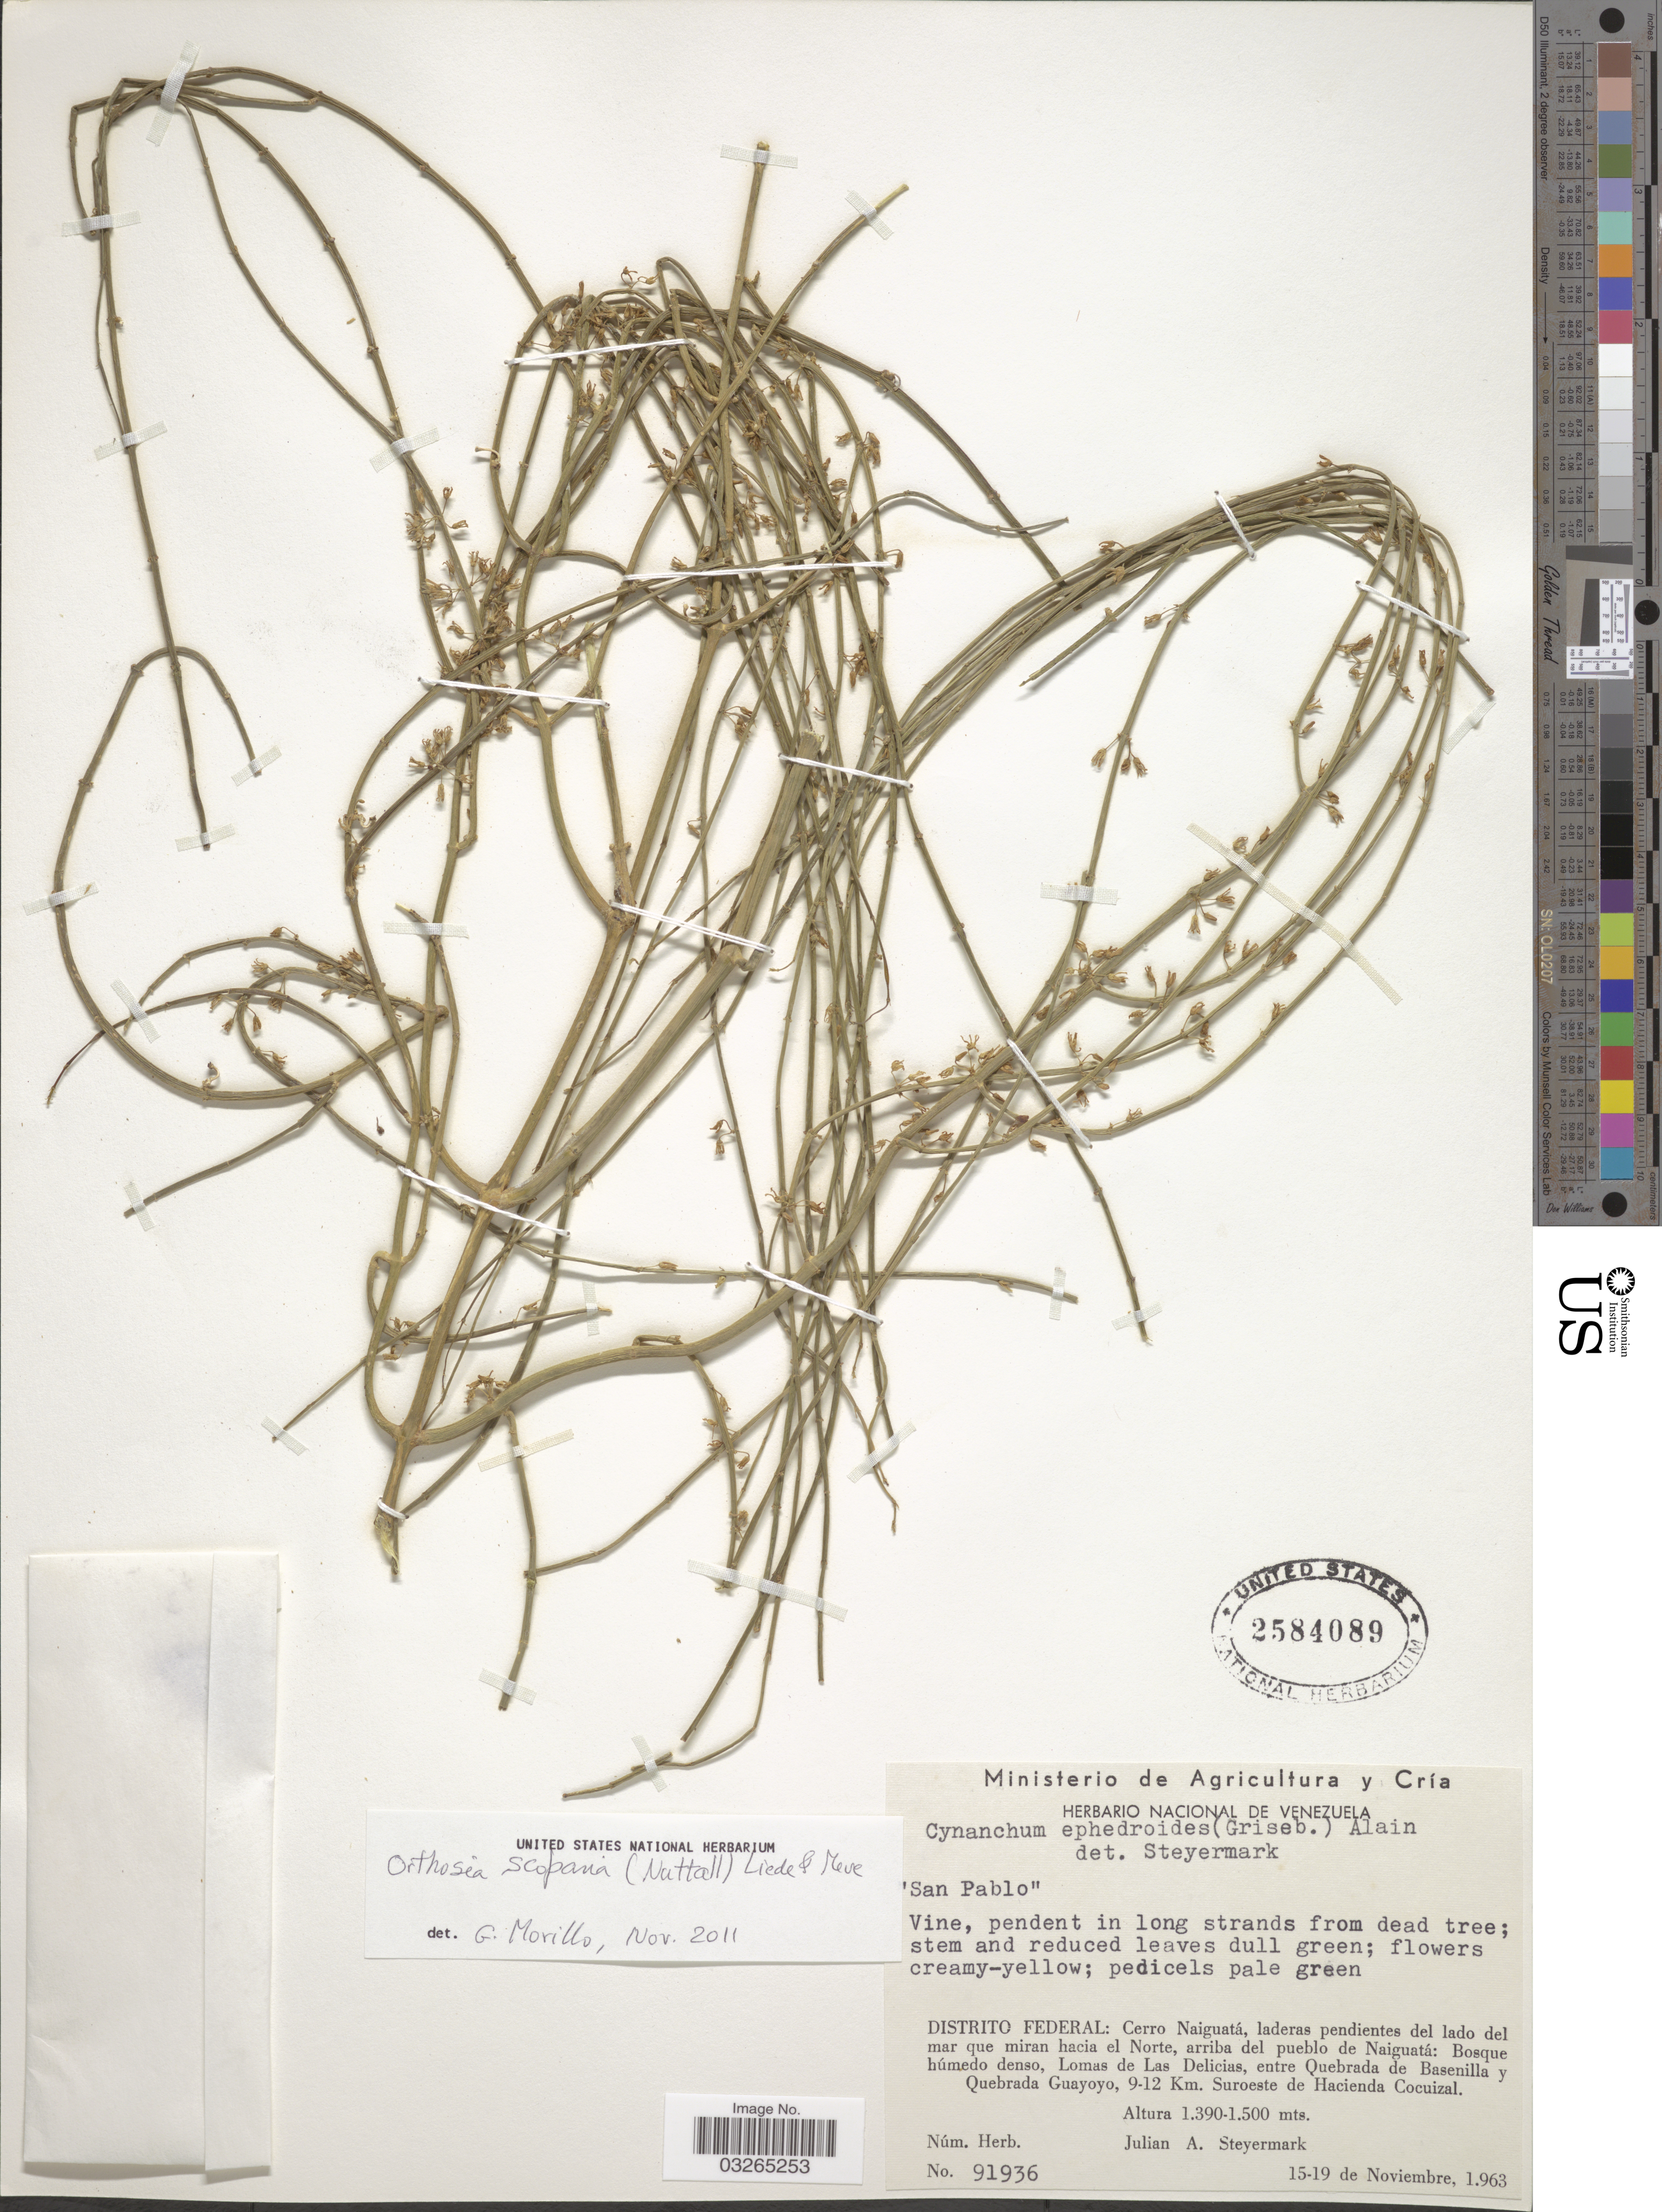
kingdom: Plantae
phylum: Tracheophyta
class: Magnoliopsida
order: Gentianales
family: Apocynaceae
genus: Orthosia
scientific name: Orthosia scoparia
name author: (Nutt.) Liede & Meve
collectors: J. Steyermark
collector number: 91936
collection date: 1963-11-15/1963-11-19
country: Venezuela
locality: Distrito Federal: Cerro Naiguatá, laderas pendientes del lado del mar que miran hacia el Norte, arriba del pueblo de Naiguatá: Bosque húmedo denso, Lomas de Las Delicias, entre Quebrada de Basenilla y Quebrada Guayoyo, 9-12 Km. Suroeste de Hacienda Cocuizal.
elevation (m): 1390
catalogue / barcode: US 2584089